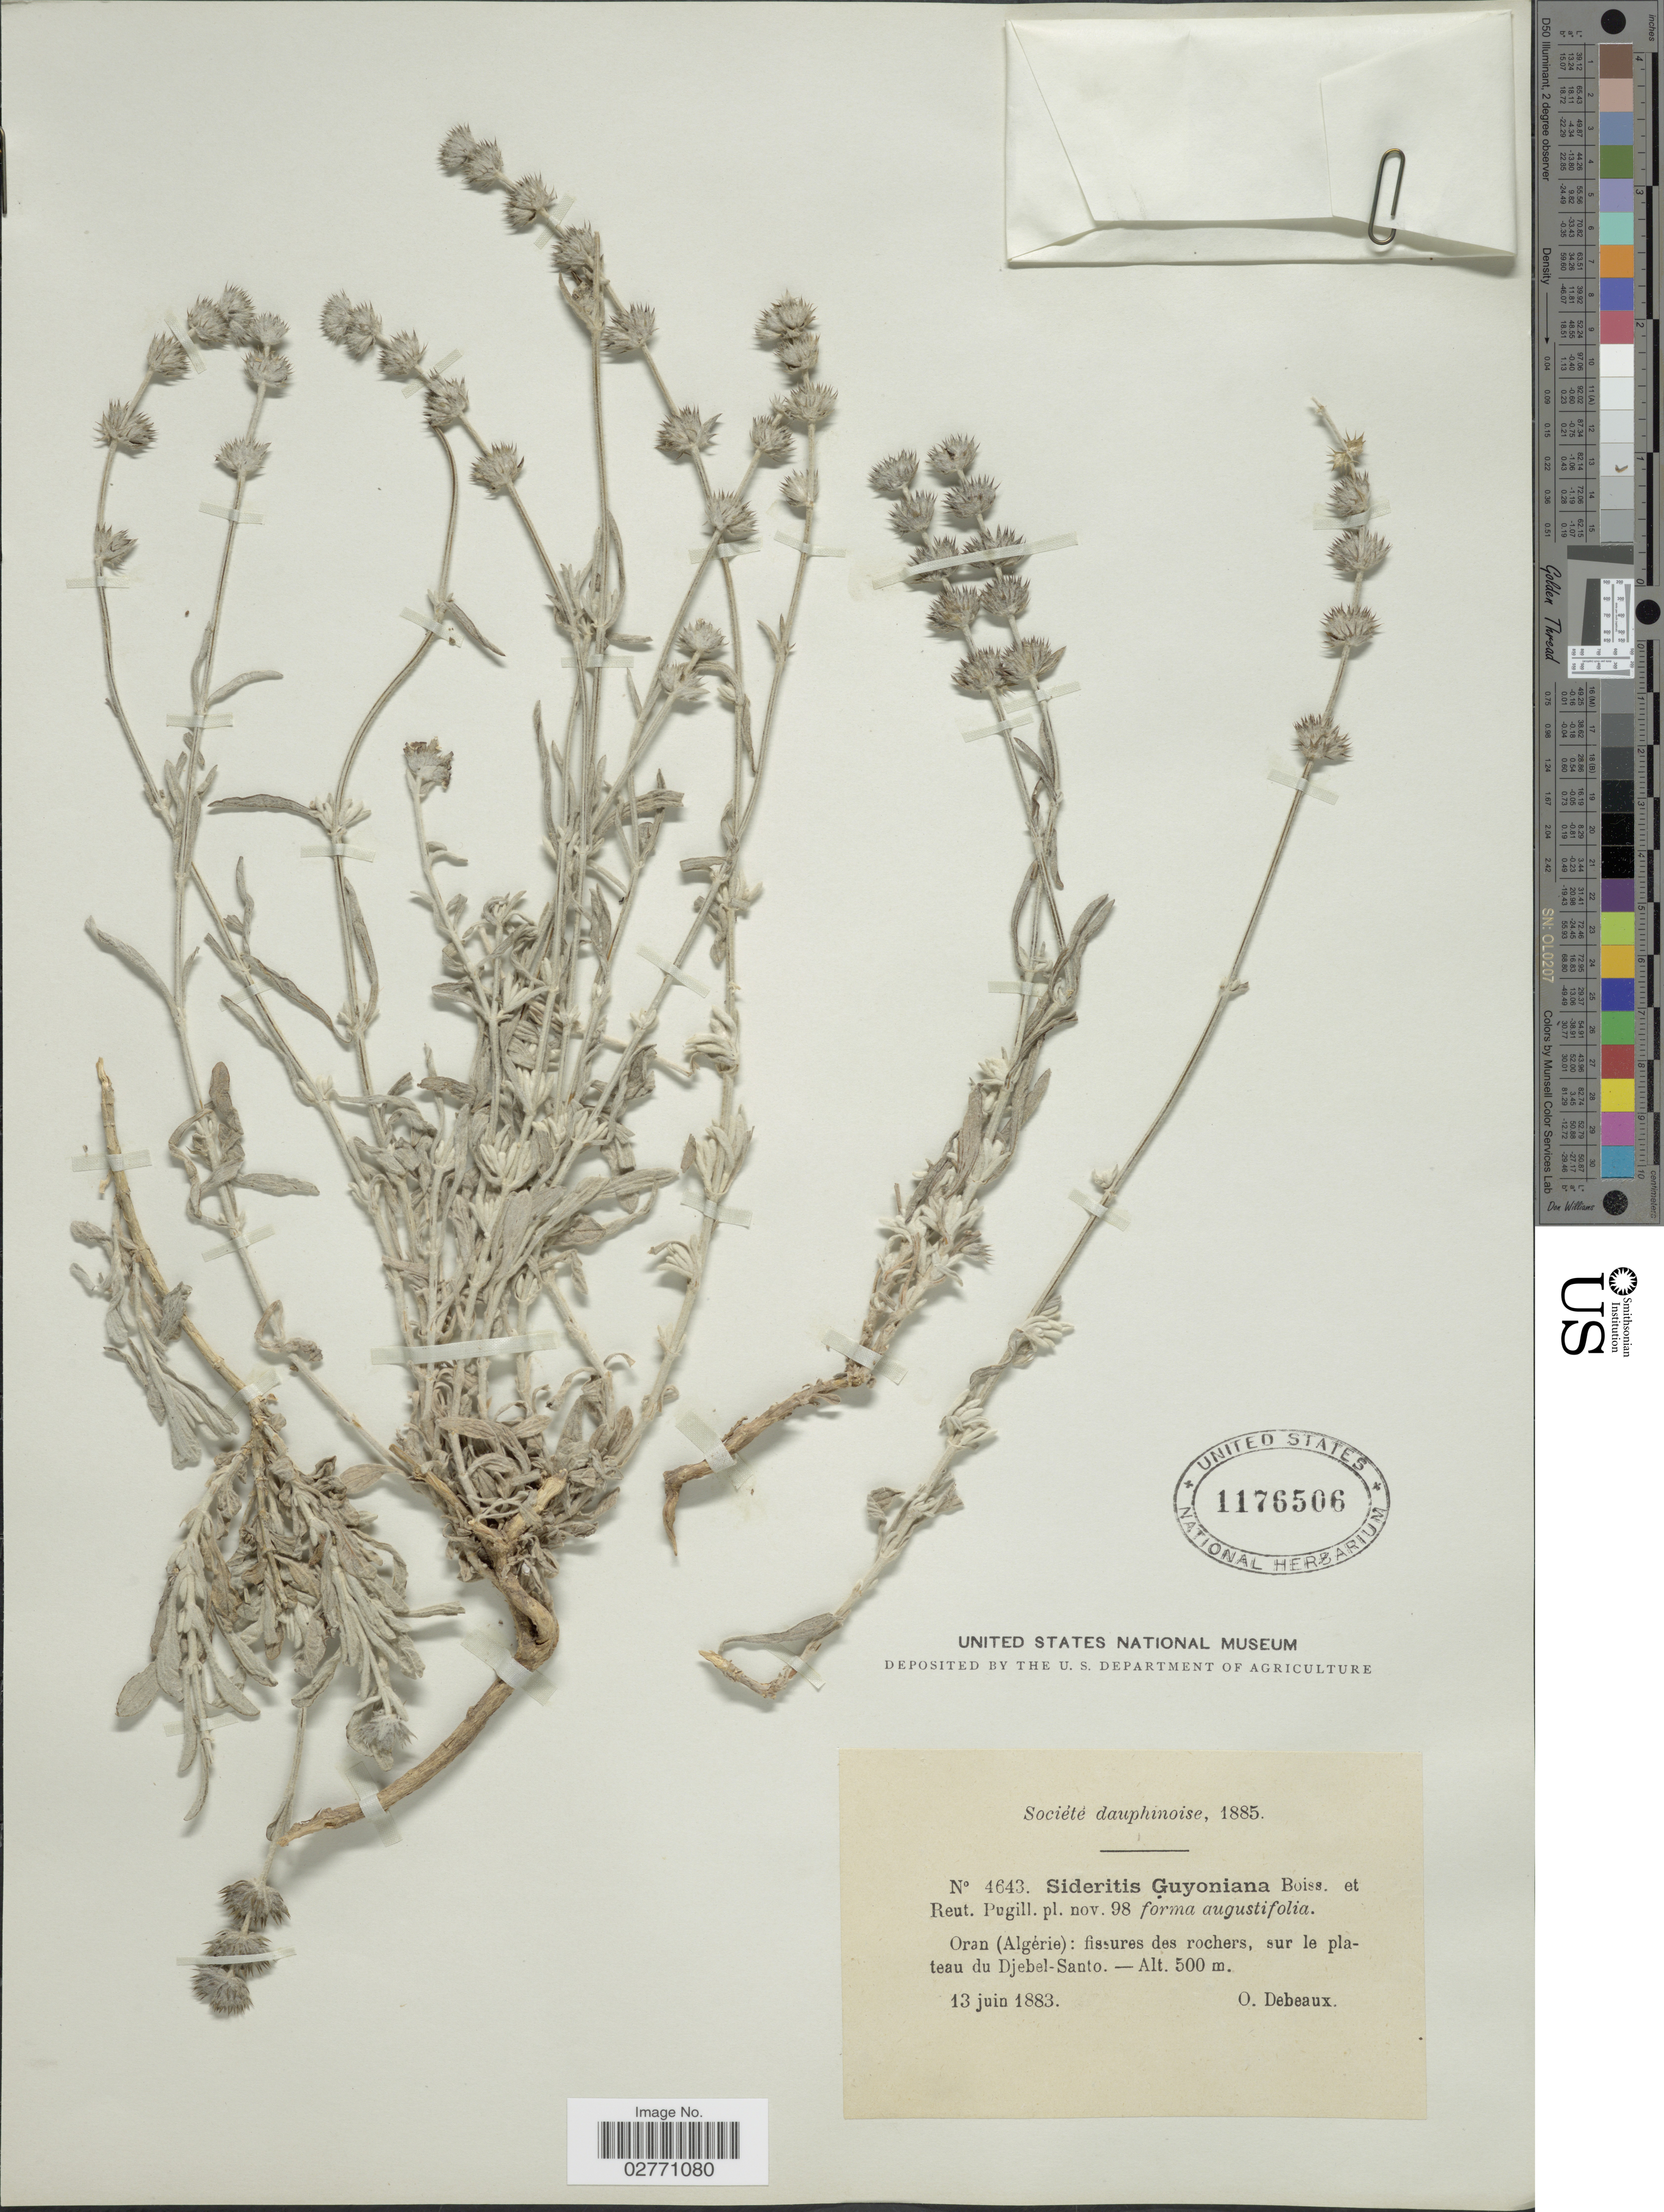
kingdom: Plantae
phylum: Tracheophyta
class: Magnoliopsida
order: Lamiales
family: Lamiaceae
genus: Sideritis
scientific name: Sideritis guyoniana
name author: Boiss. & Reut.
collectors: O. Debeaux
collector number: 4643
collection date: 1883-06-13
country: Algeria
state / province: Oran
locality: Algérie: fissures des rochers, sur le plateau de Djebel-Santo.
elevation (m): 500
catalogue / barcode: US 1176506